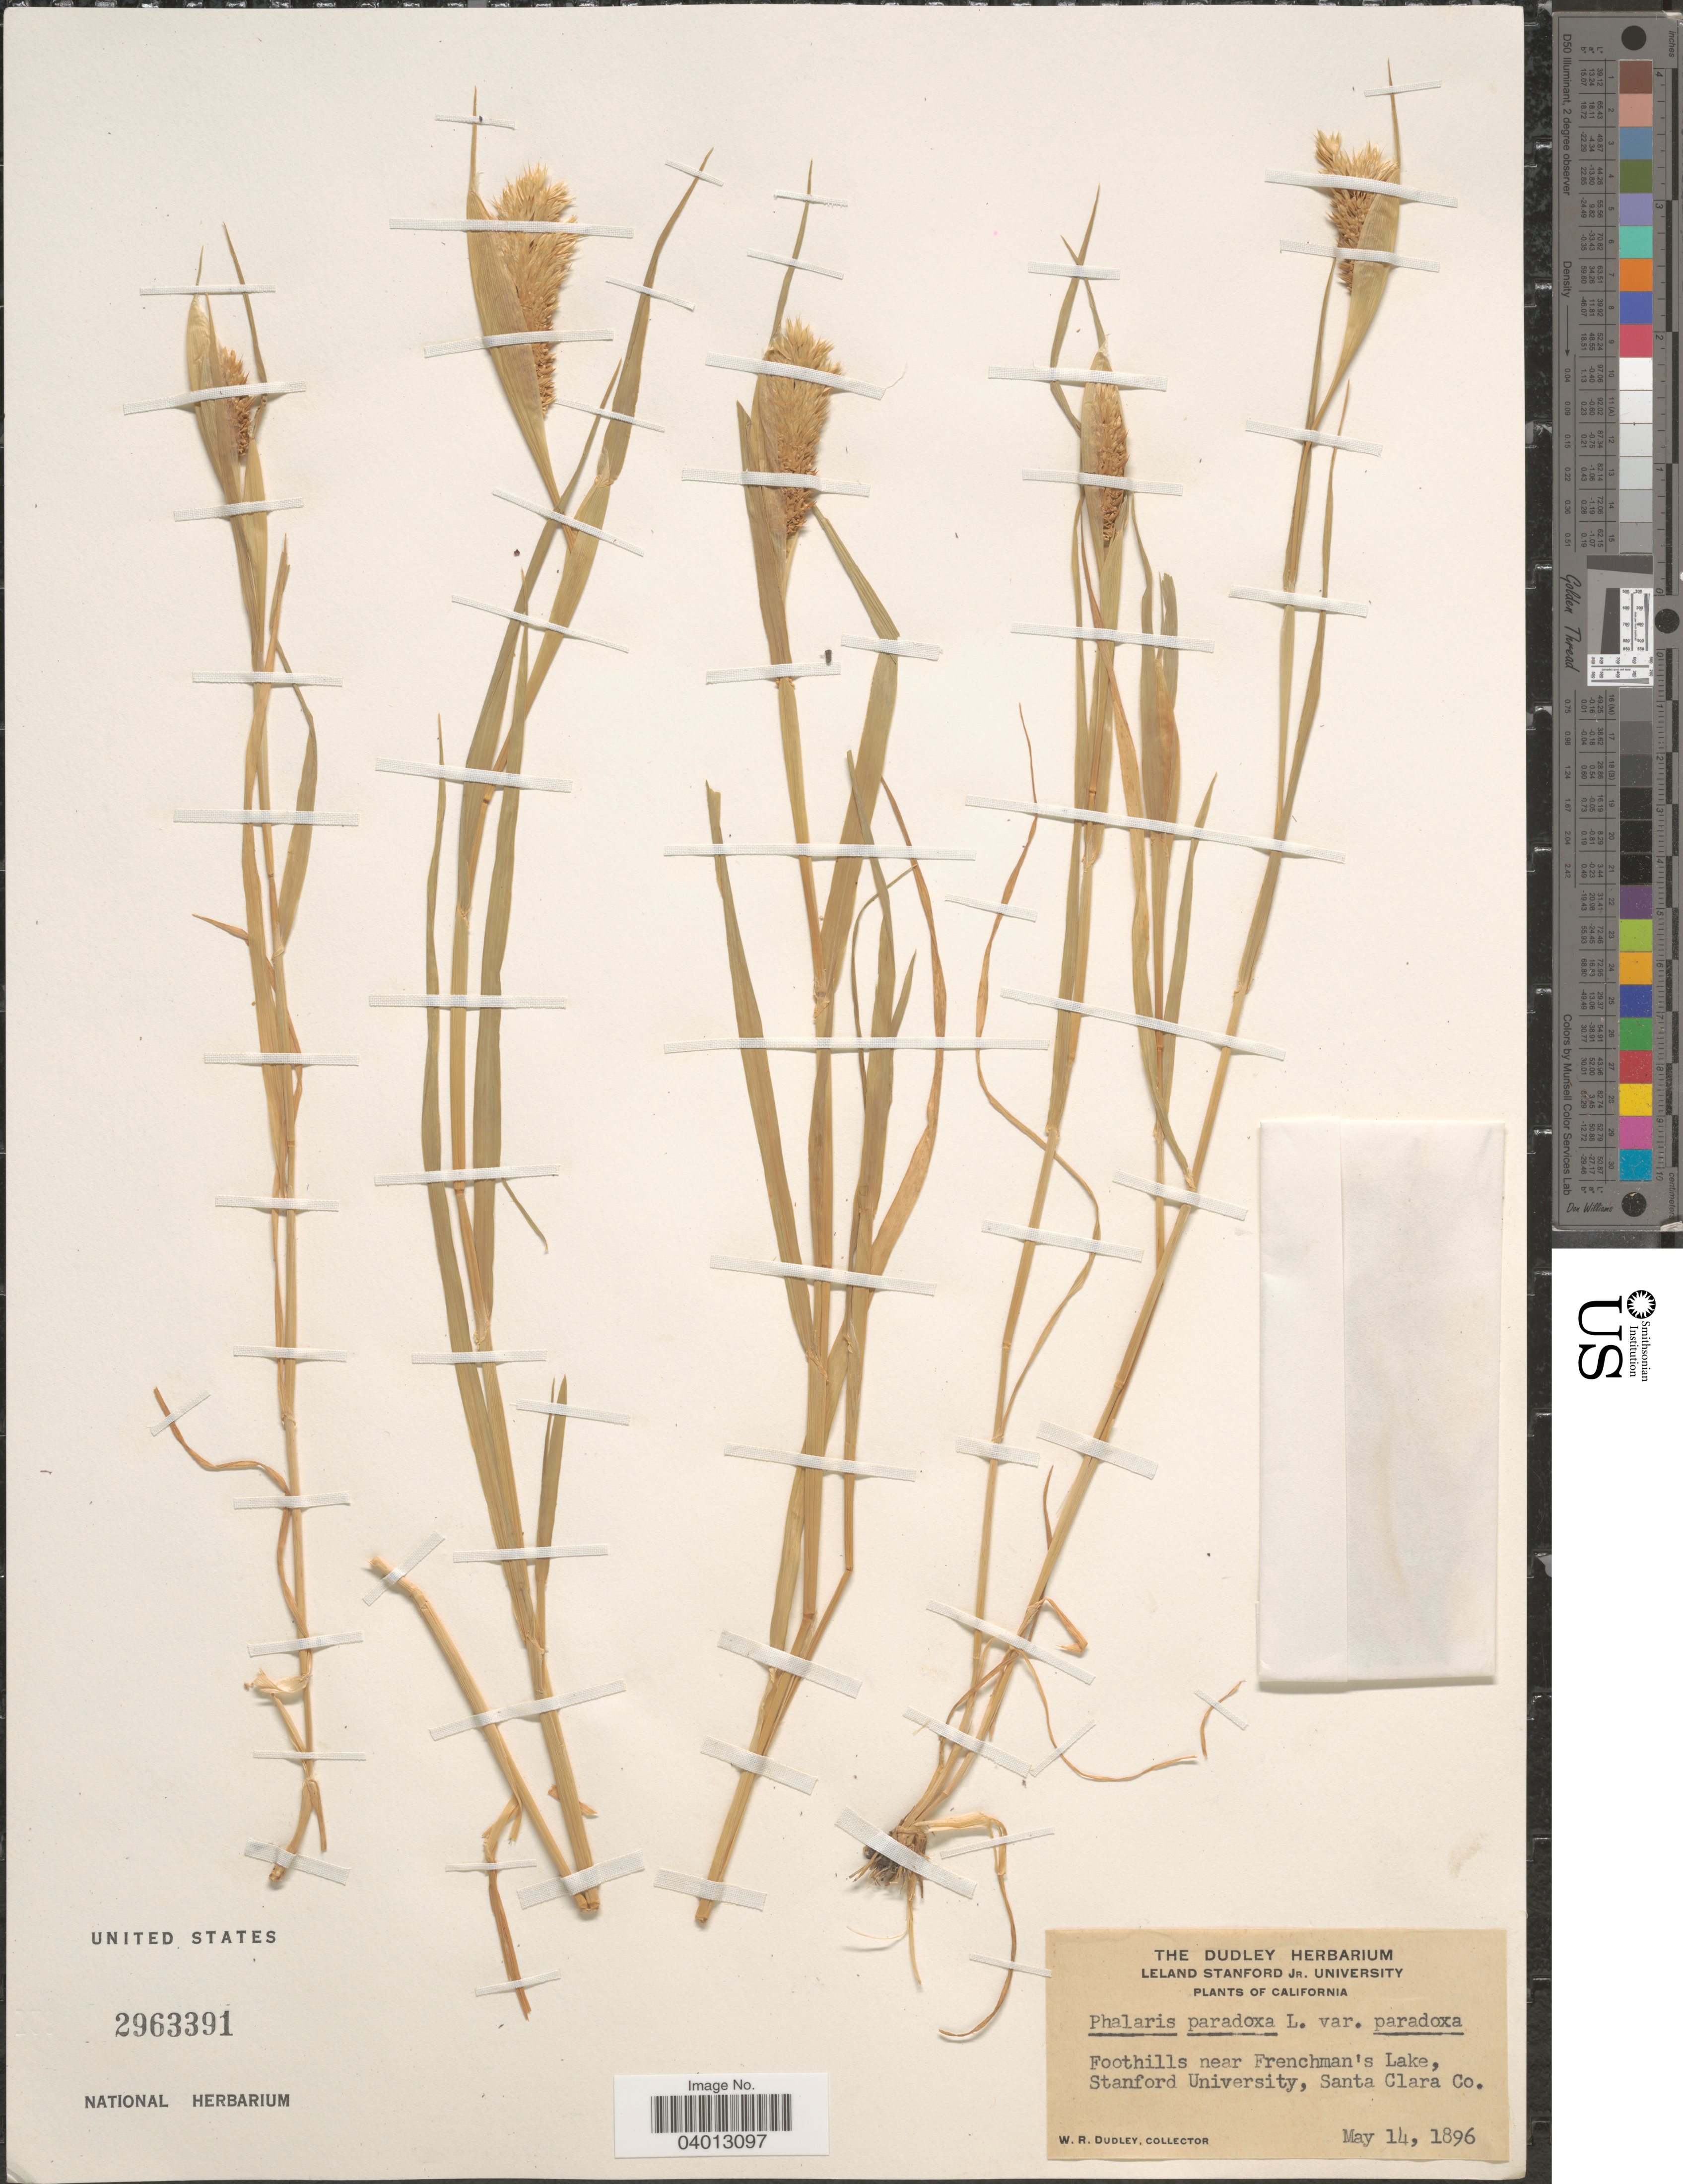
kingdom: Plantae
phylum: Tracheophyta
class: Liliopsida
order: Poales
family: Poaceae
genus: Phalaris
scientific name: Phalaris paradoxa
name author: L.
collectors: W. Dudley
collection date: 1896-05-14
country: United States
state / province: California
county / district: Santa Clara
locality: Foothills near Frenchman's Lake, Stanford University, Santa Clara Co.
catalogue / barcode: US 2963391